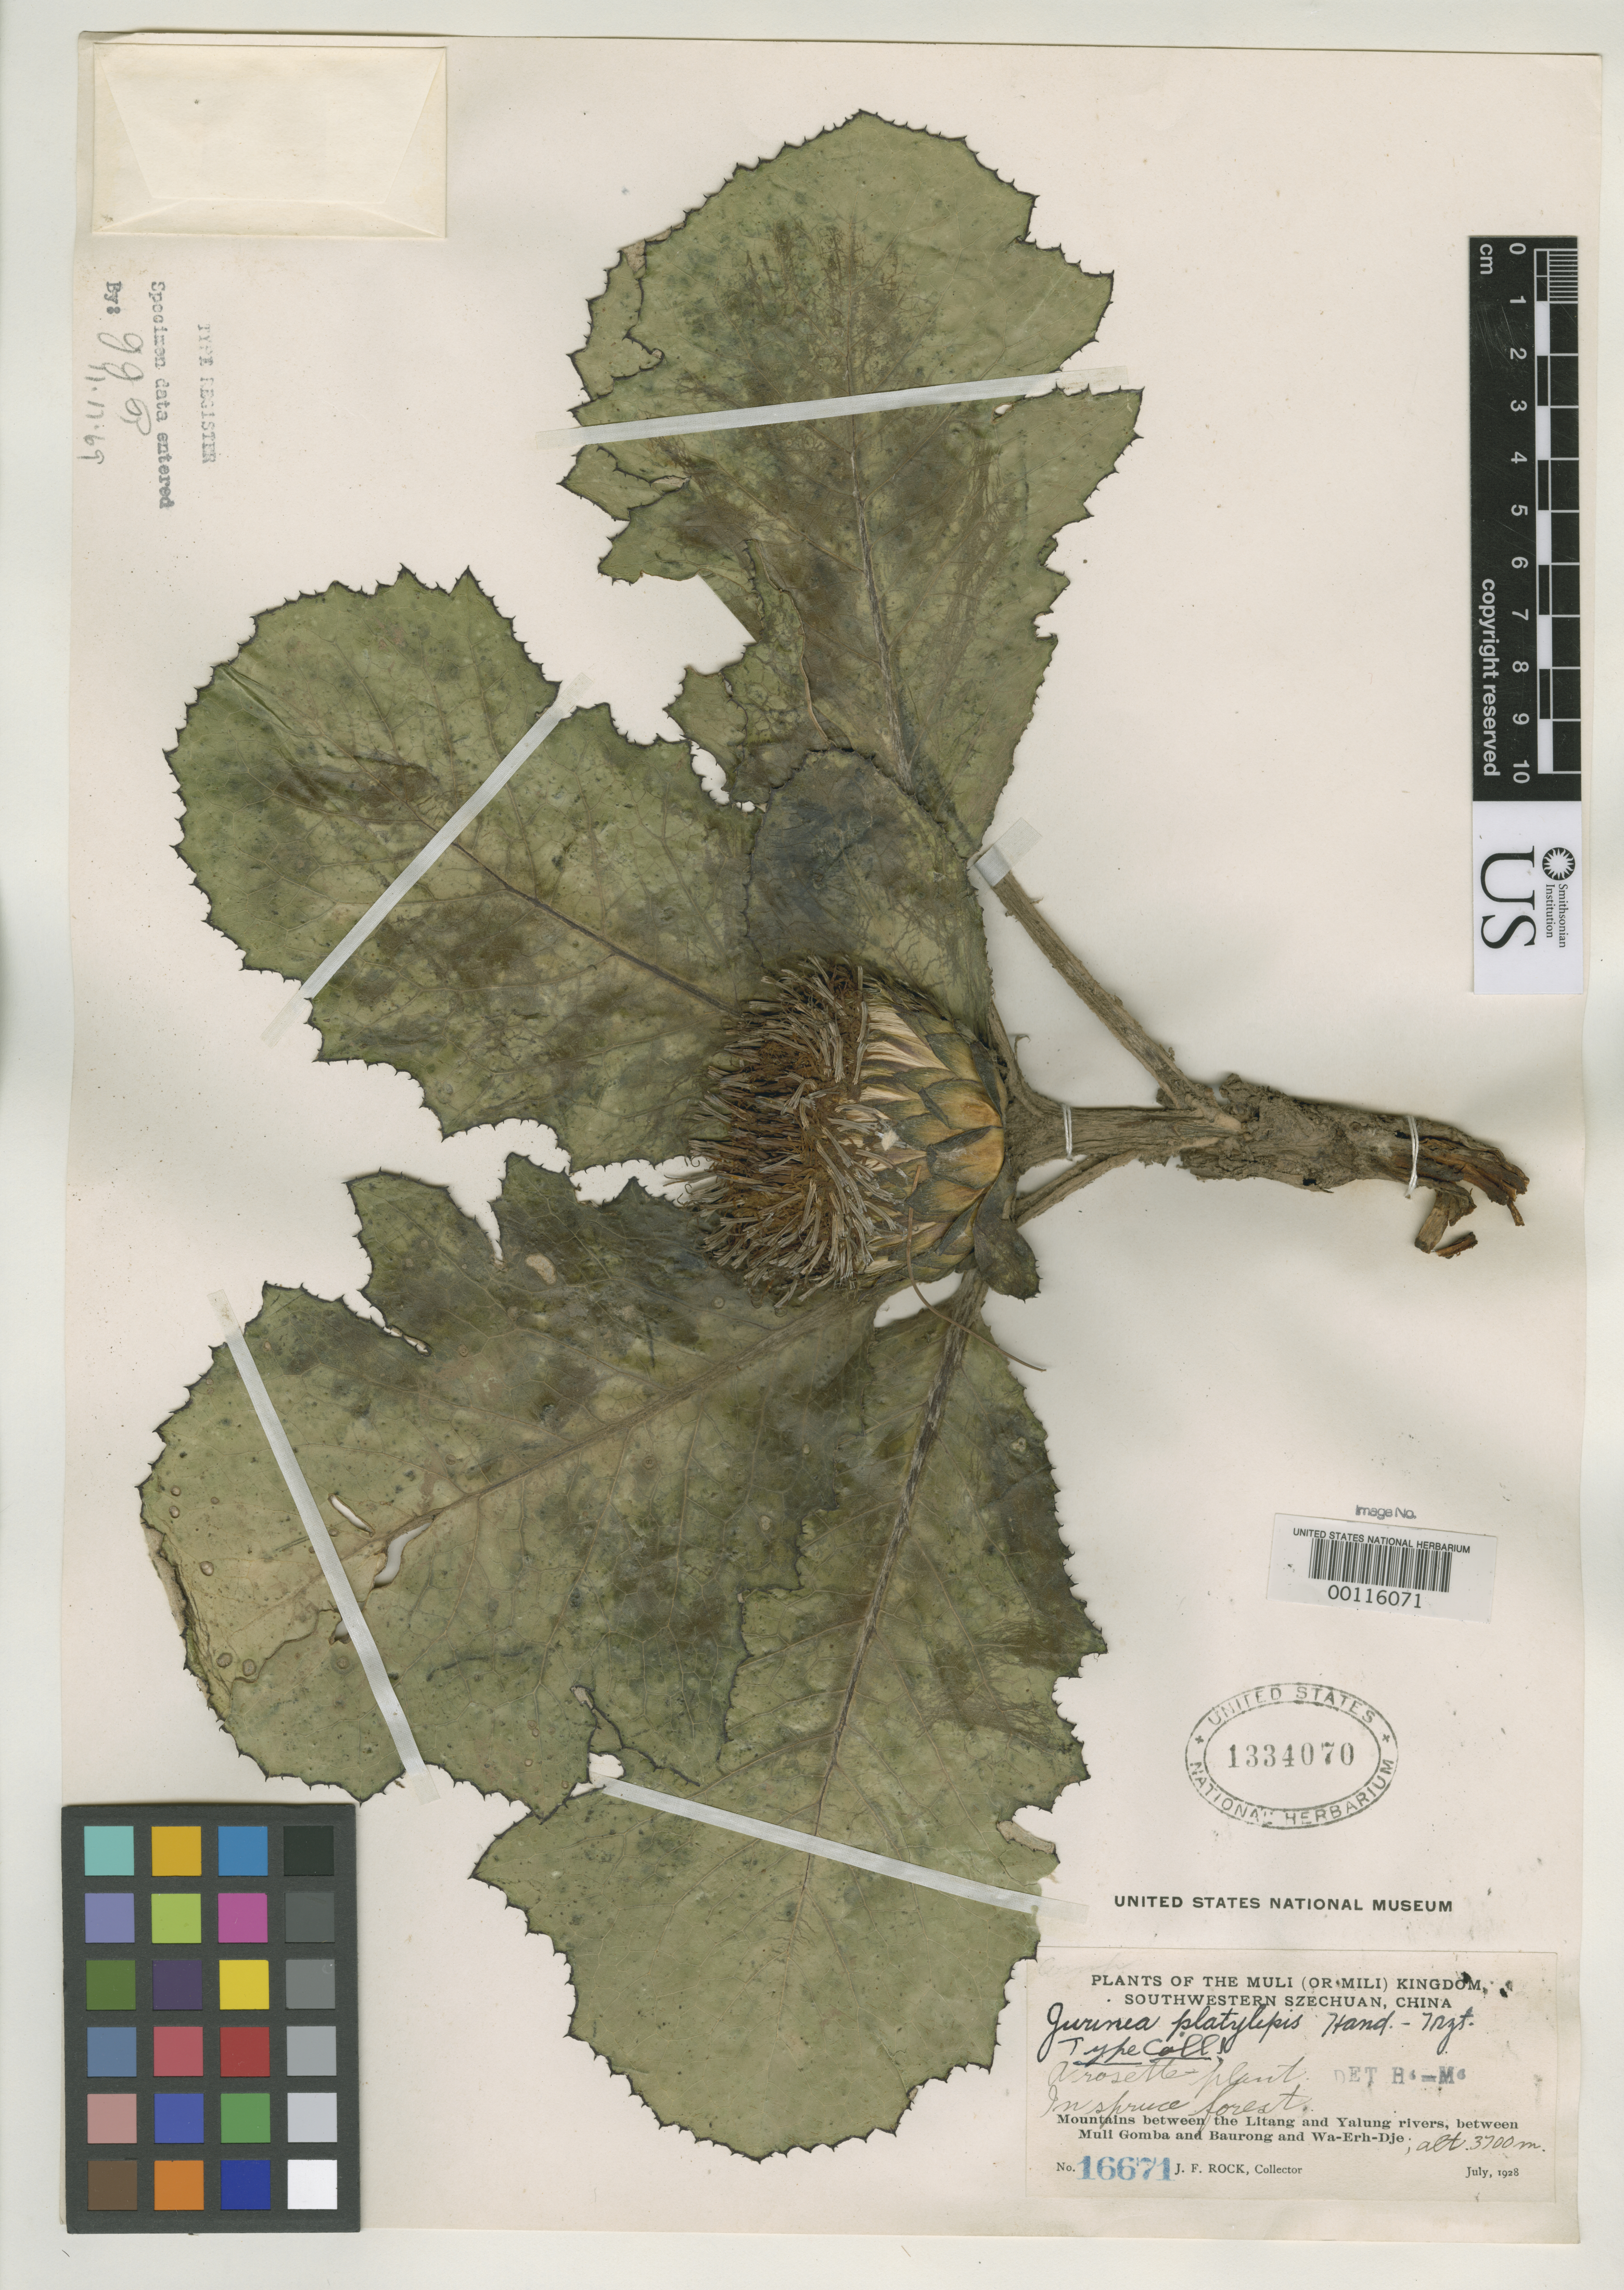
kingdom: Plantae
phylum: Tracheophyta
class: Magnoliopsida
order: Asterales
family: Asteraceae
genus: Jurinea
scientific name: Jurinea platylepis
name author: Hand.-Mazz.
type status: Type Collection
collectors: J. F. Rock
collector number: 16671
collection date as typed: Jul 1928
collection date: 1928-07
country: China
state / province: Sichuan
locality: Between Muli Gomba and Baurong and Wa-erh-dje.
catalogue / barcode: US 1334070